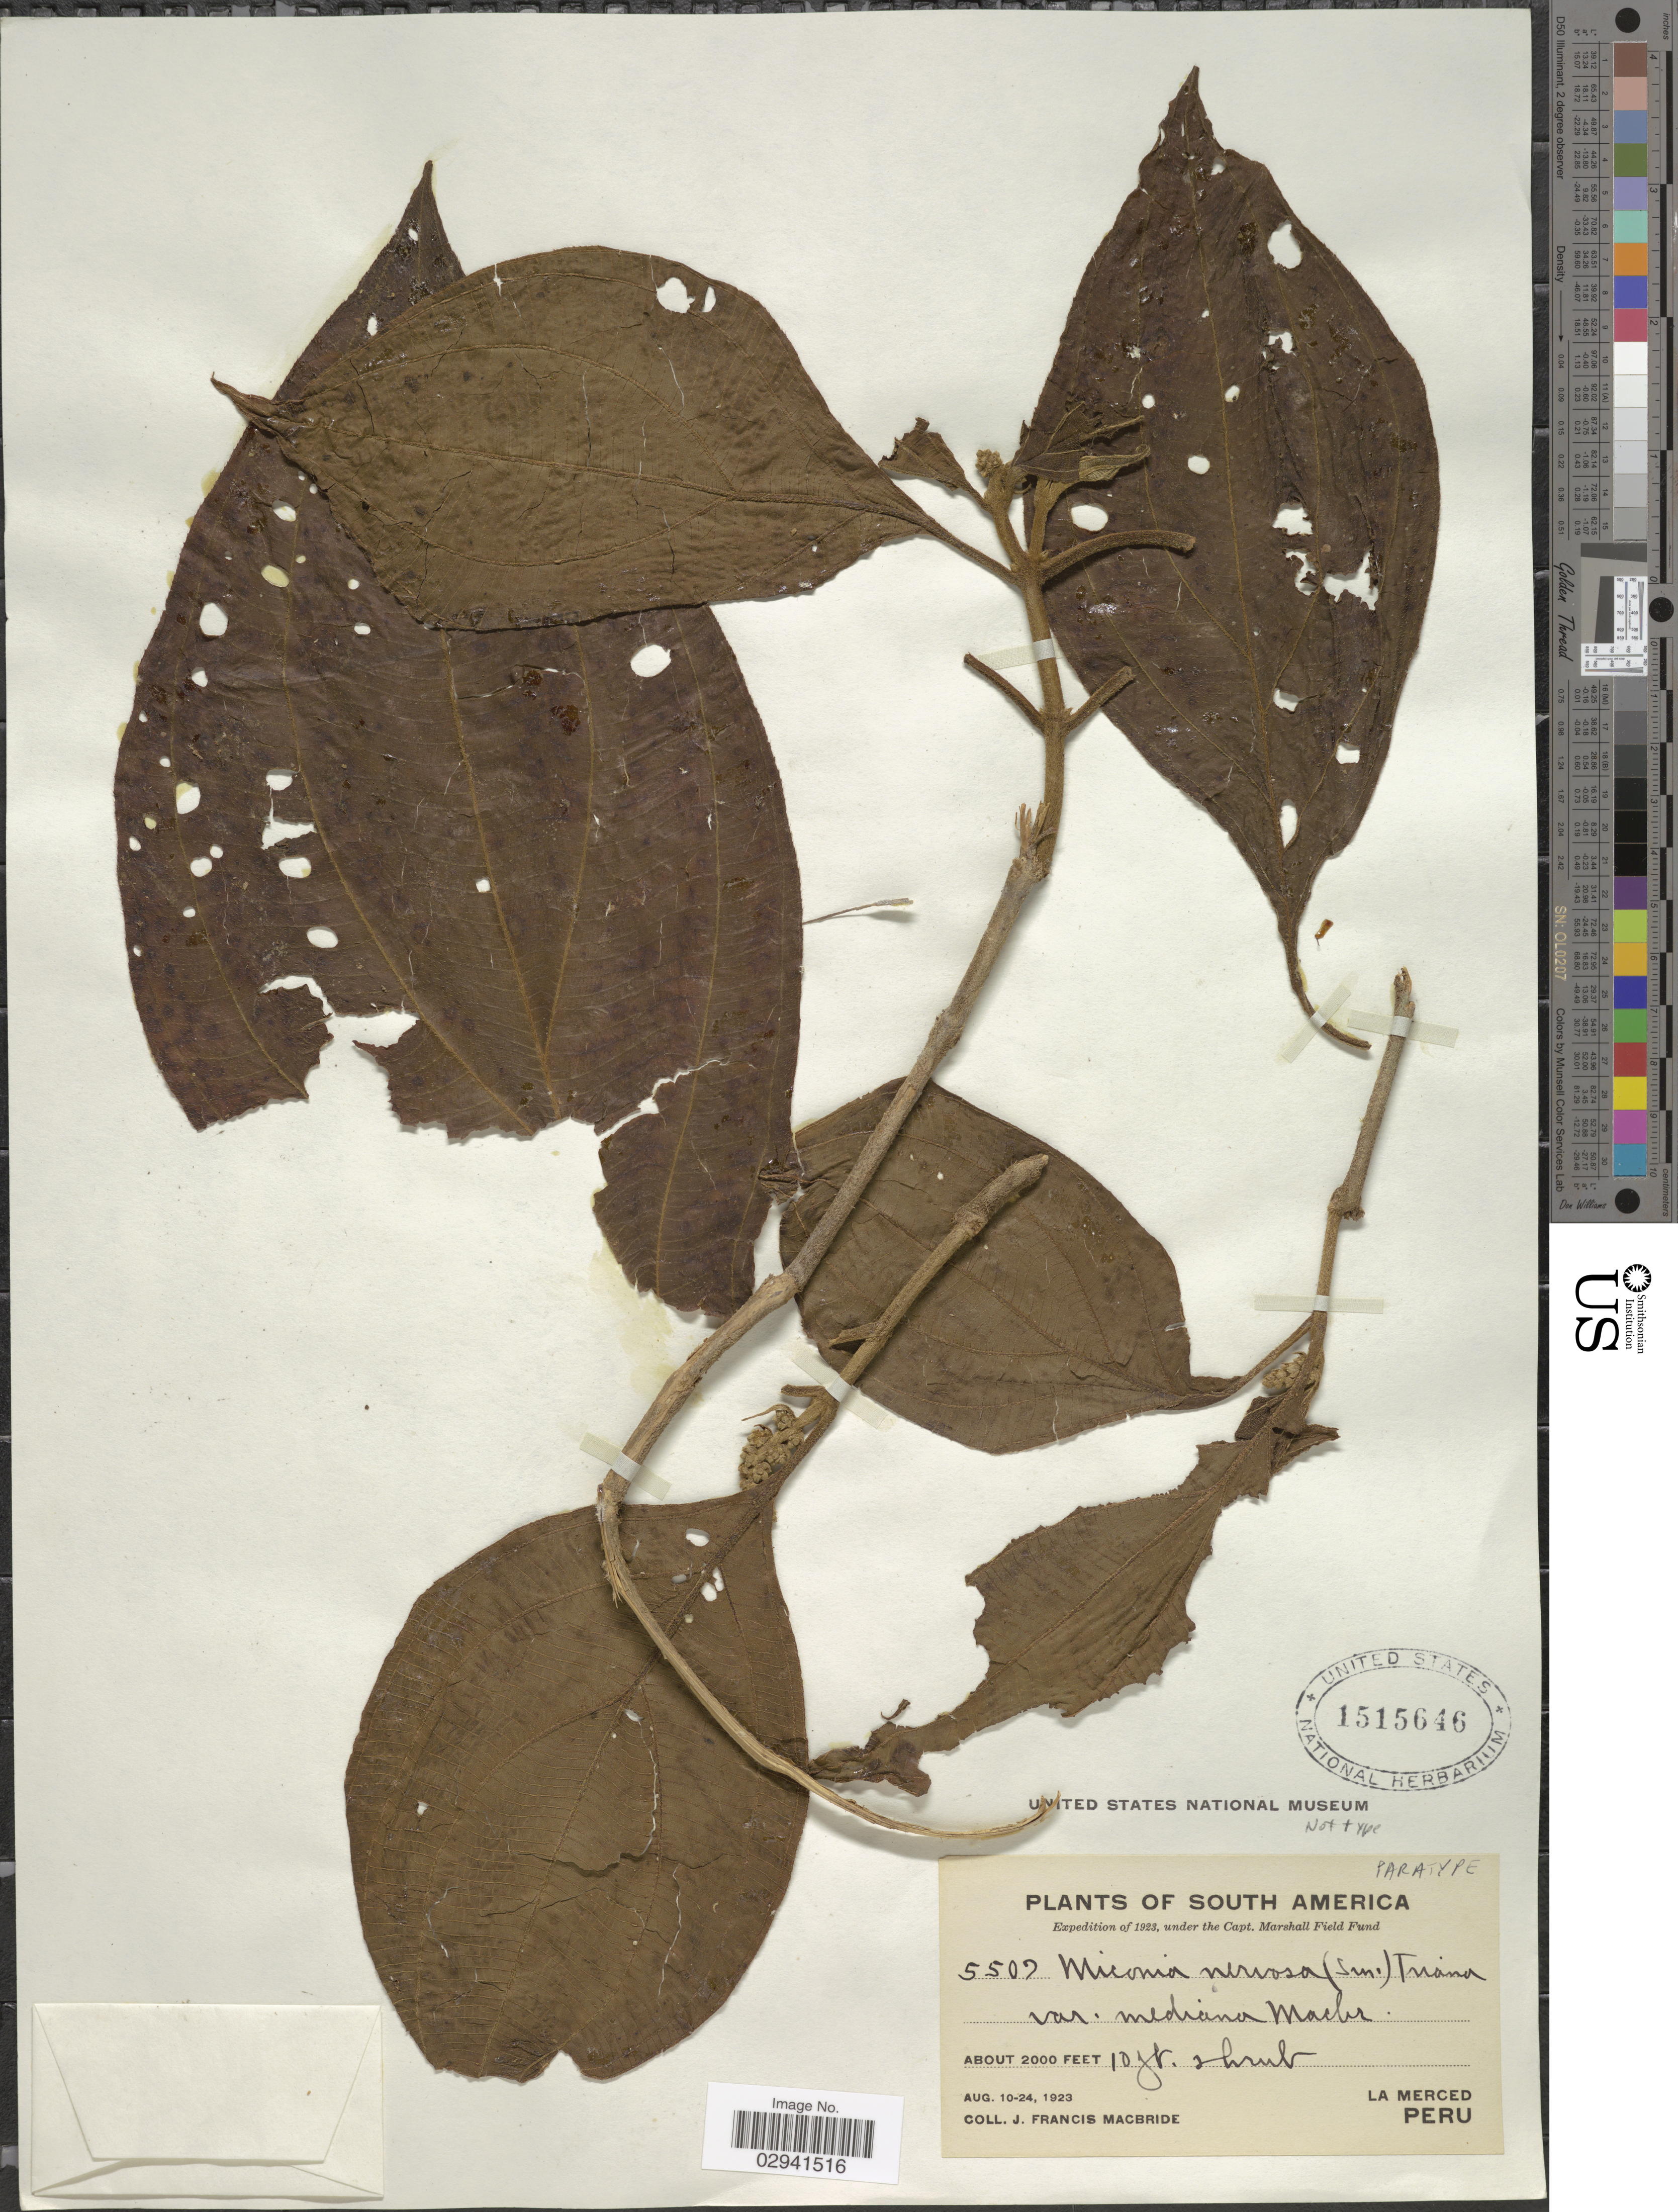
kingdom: Plantae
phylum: Tracheophyta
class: Magnoliopsida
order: Myrtales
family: Melastomataceae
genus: Miconia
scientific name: Miconia nervosa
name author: (Sm.) Triana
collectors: J. F. Macbride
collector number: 5507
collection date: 1923-08-10/1923-08-24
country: Peru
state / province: Junín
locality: La Merced.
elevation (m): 610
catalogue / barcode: US 1515646